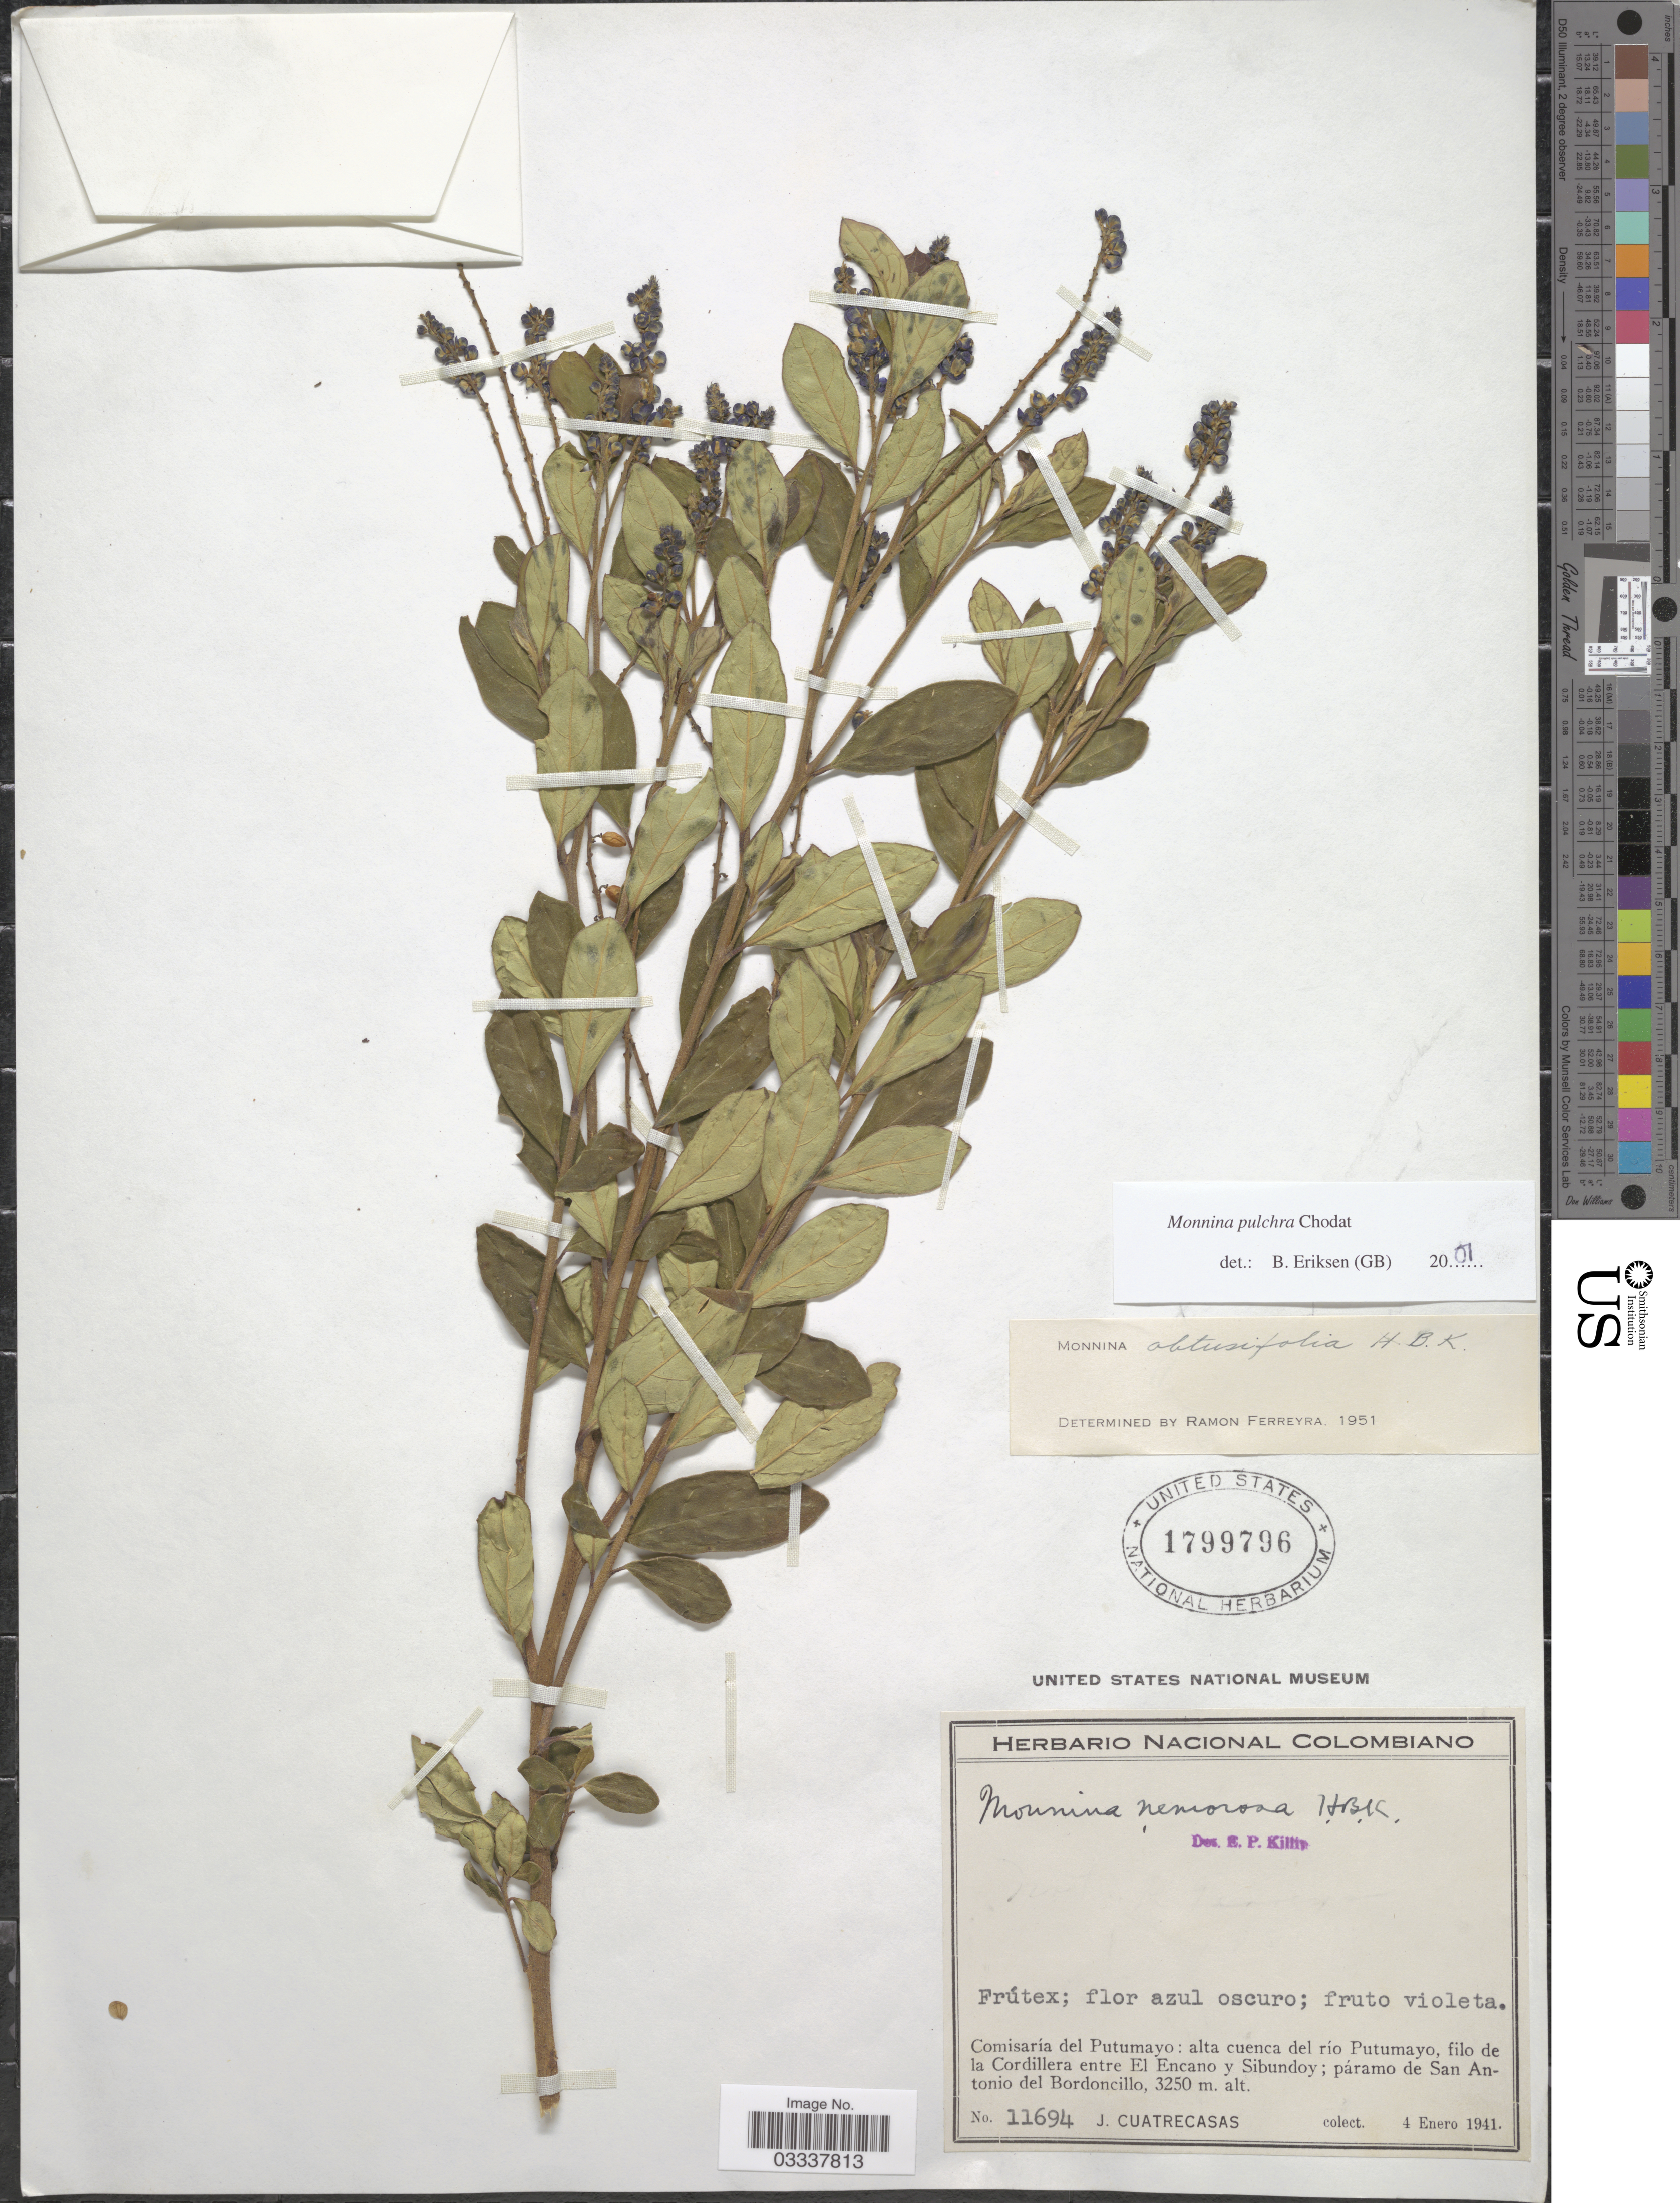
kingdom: Plantae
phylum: Tracheophyta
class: Magnoliopsida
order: Fabales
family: Polygalaceae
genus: Monnina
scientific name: Monnina pulchra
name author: Chodat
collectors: J. Cuatrecasas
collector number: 11694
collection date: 1941-01-04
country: Colombia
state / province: Putumayo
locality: Comisaría del Putumayo: alta cuenca del río Putumayo, filo de la Cordillera entre El Encano y Sibundoy; páramo de San Antonio del Bordoncillo.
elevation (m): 3250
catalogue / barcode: US 1799796